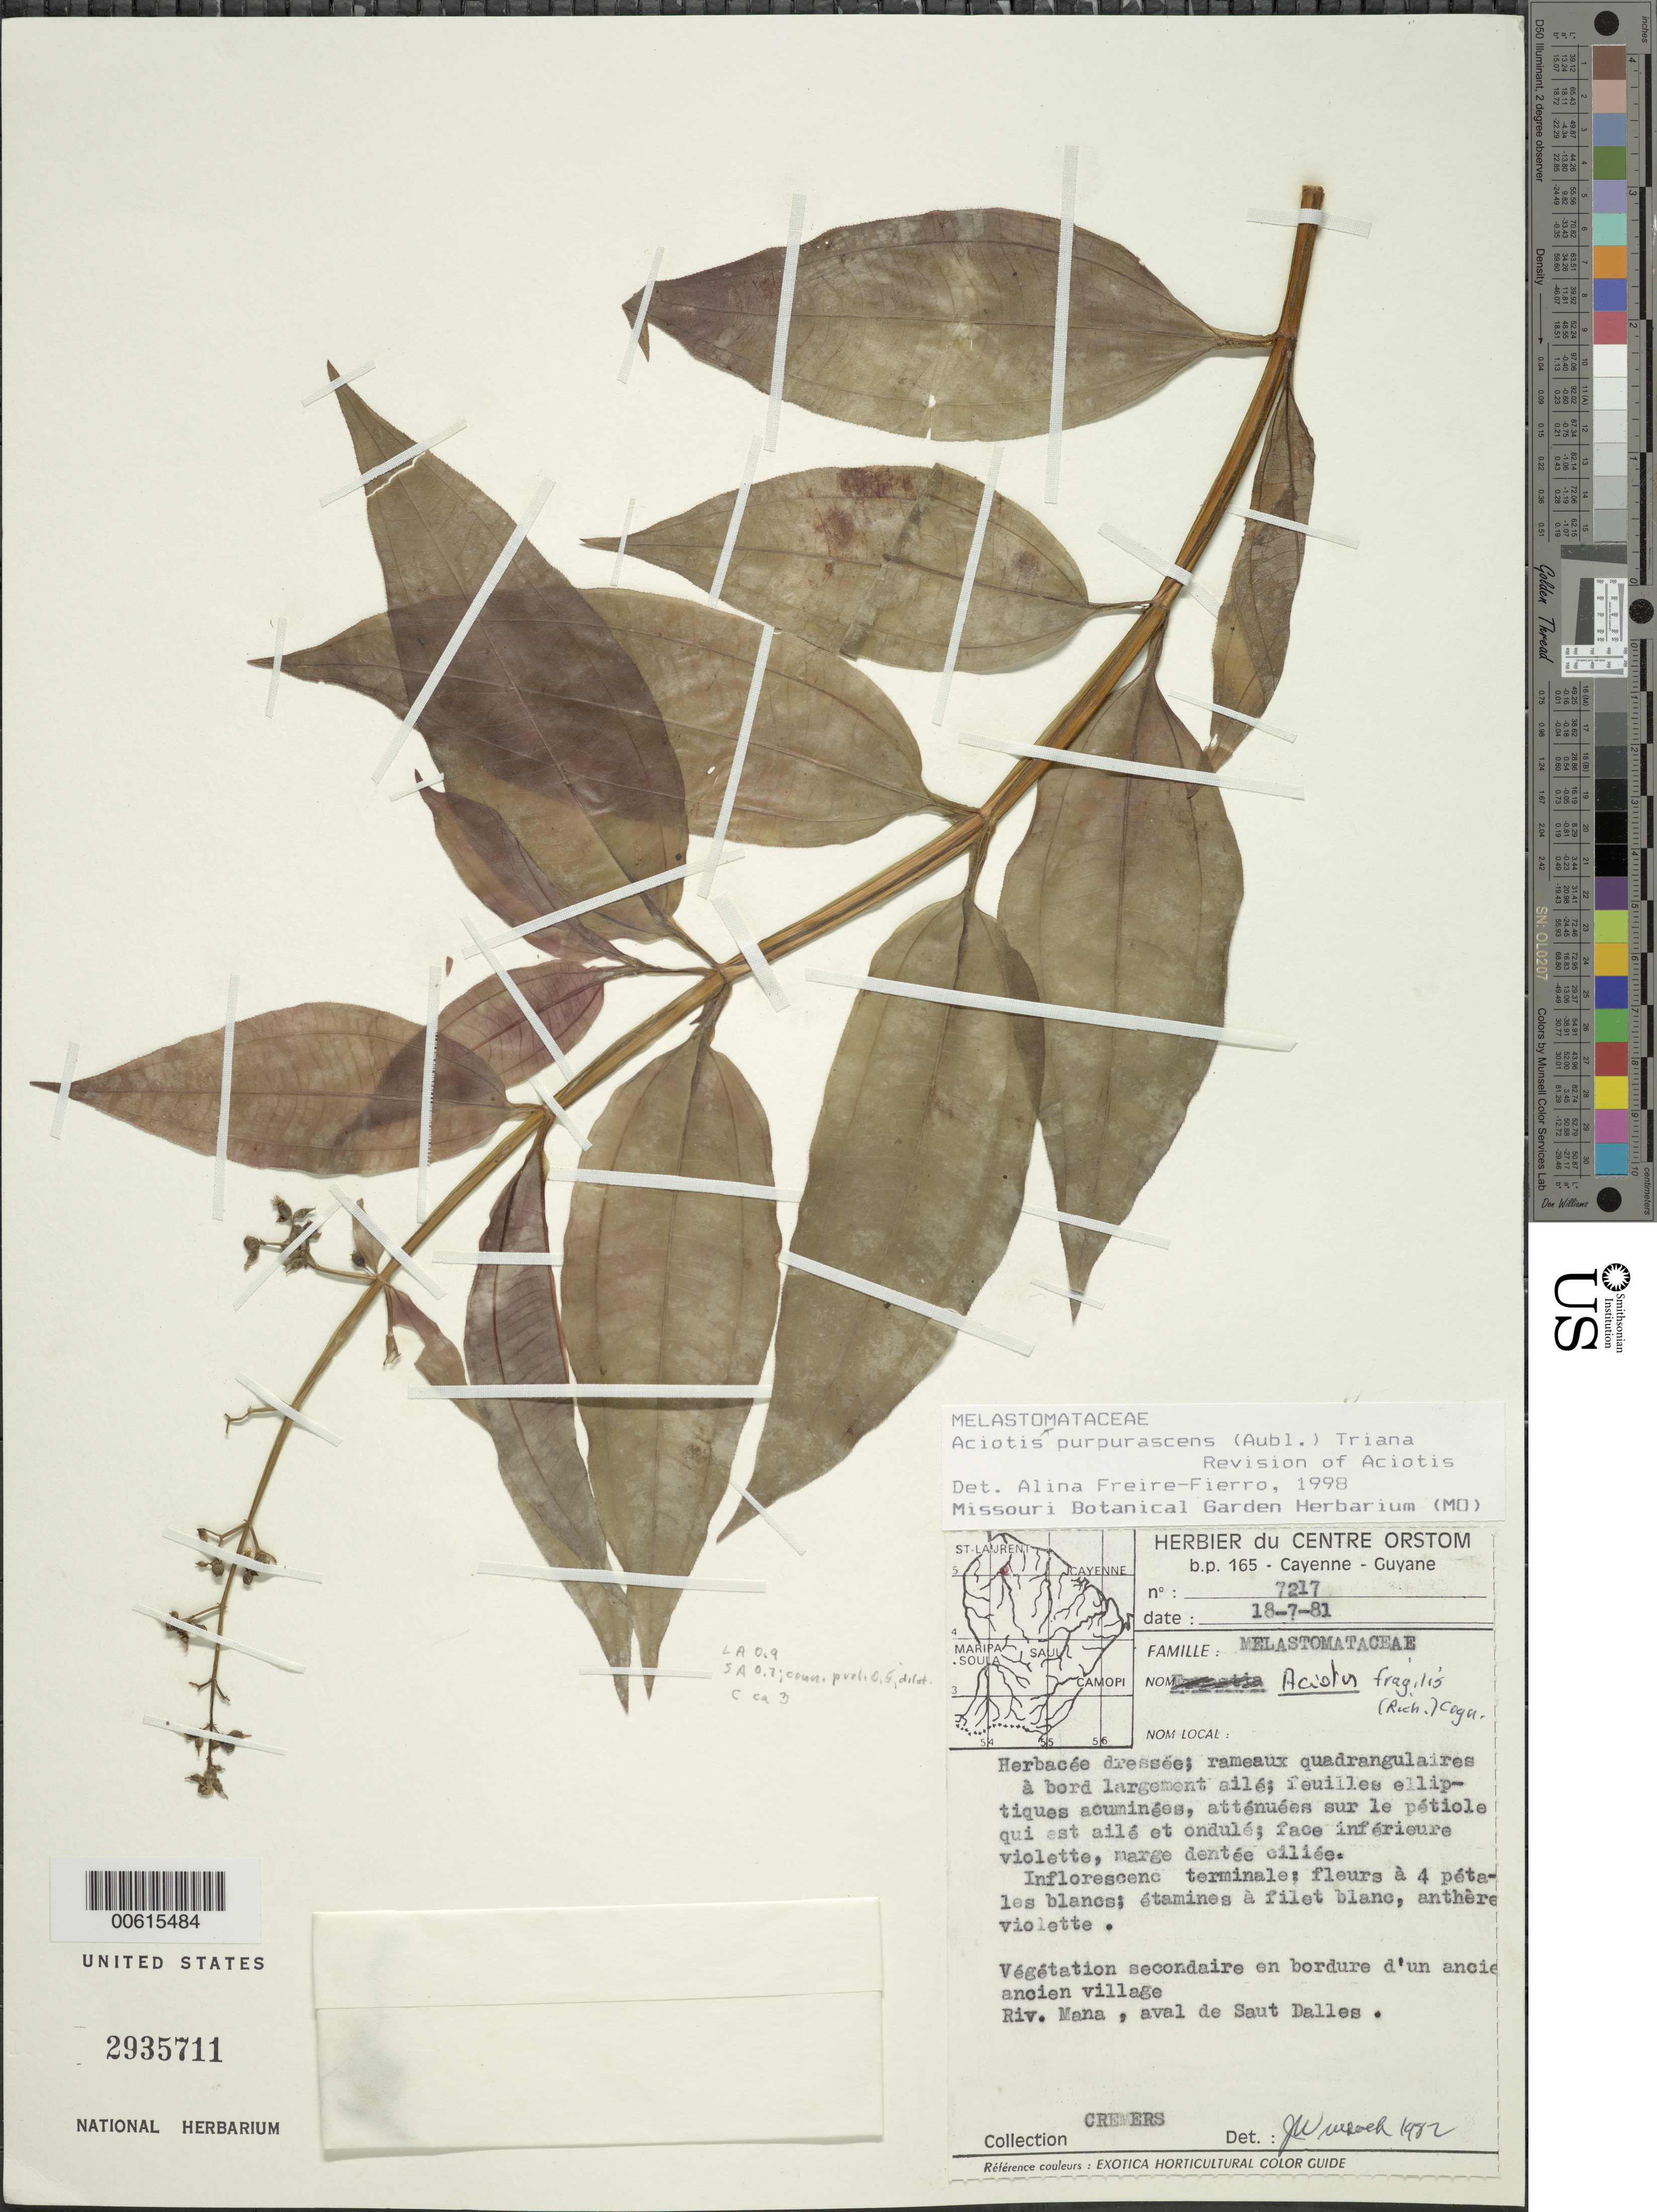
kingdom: Plantae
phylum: Tracheophyta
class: Magnoliopsida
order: Myrtales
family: Melastomataceae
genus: Aciotis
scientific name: Aciotis purpurascens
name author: (Aubl.) Triana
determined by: Freire-Fierro, A.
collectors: G. Cremers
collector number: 7217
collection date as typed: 18-Jul-81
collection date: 1981-07-18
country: French Guiana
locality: Rivière Mana, aval de Saut Dalles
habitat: Vegetation secondaire en bordure d'un ancien village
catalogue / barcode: US 2935711